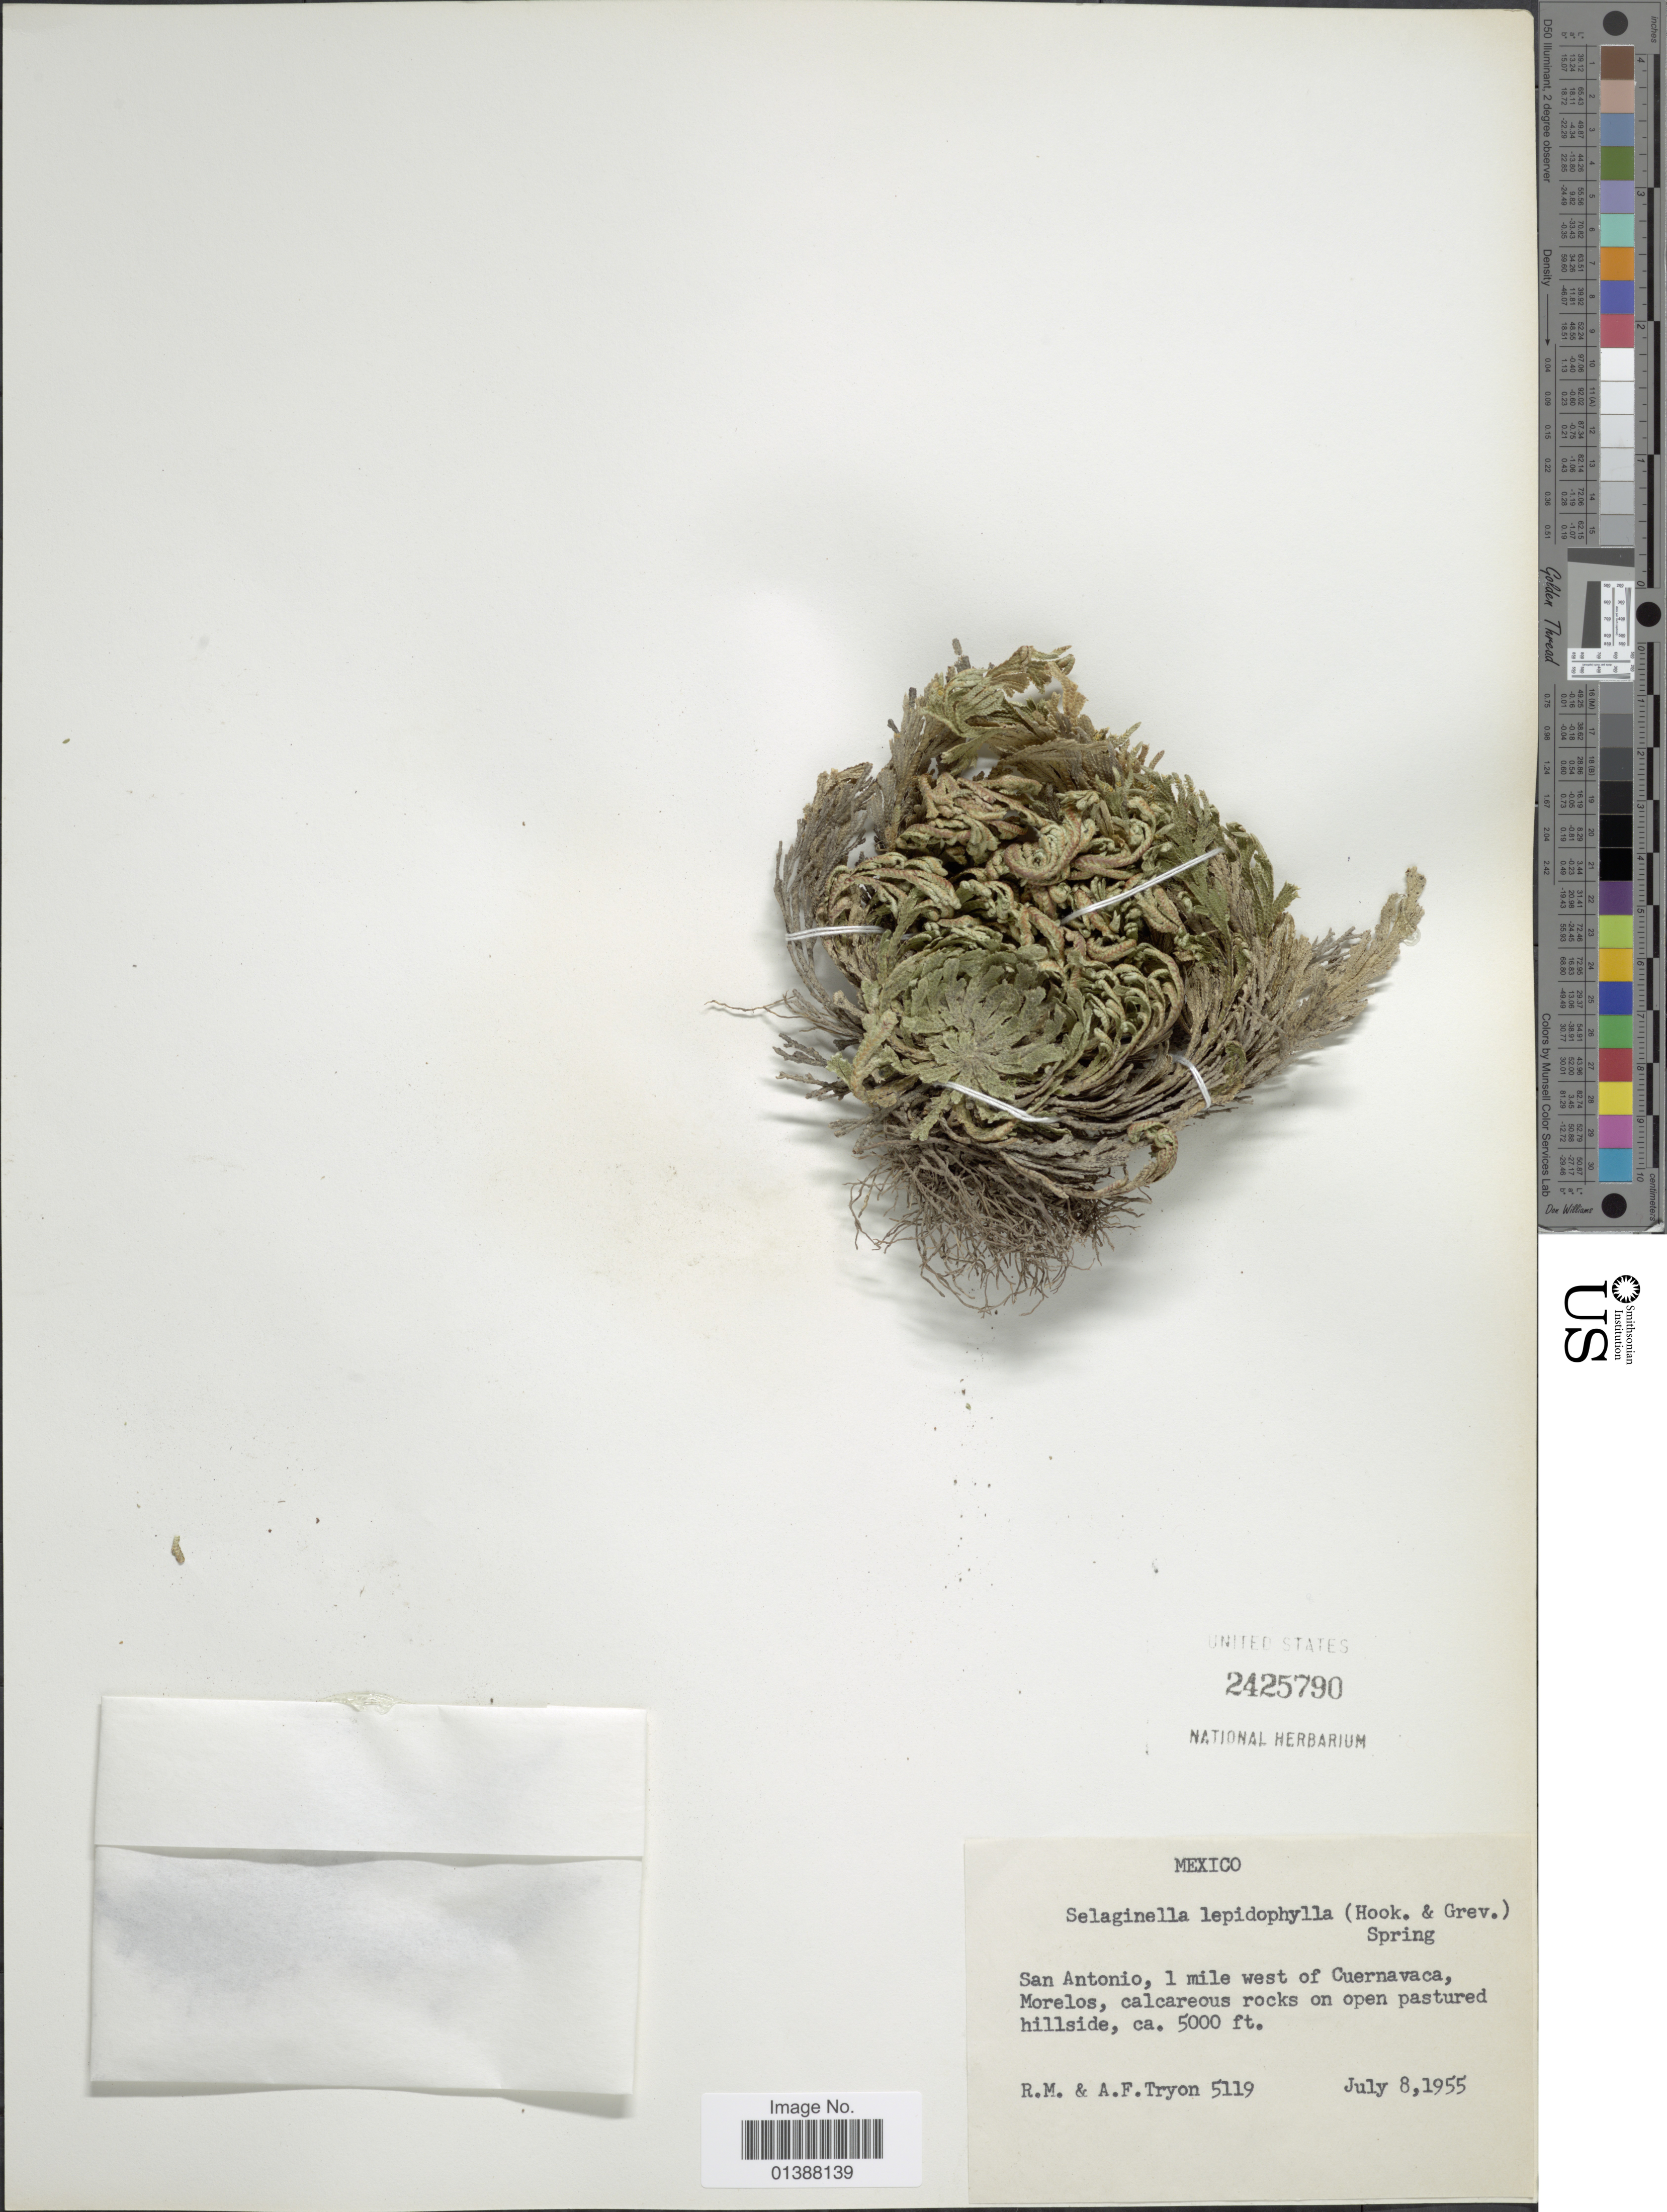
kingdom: Plantae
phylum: Tracheophyta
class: Lycopodiopsida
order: Selaginellales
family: Selaginellaceae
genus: Selaginella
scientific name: Selaginella lepidophylla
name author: (Hook. & Grev.) Spring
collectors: R. M. Tryon & A. F. Tryon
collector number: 5119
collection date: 1955-07-08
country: Mexico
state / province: Morelos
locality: San Antonio, 1 mile west of Cuernavaca,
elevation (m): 1524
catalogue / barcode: US 2425790